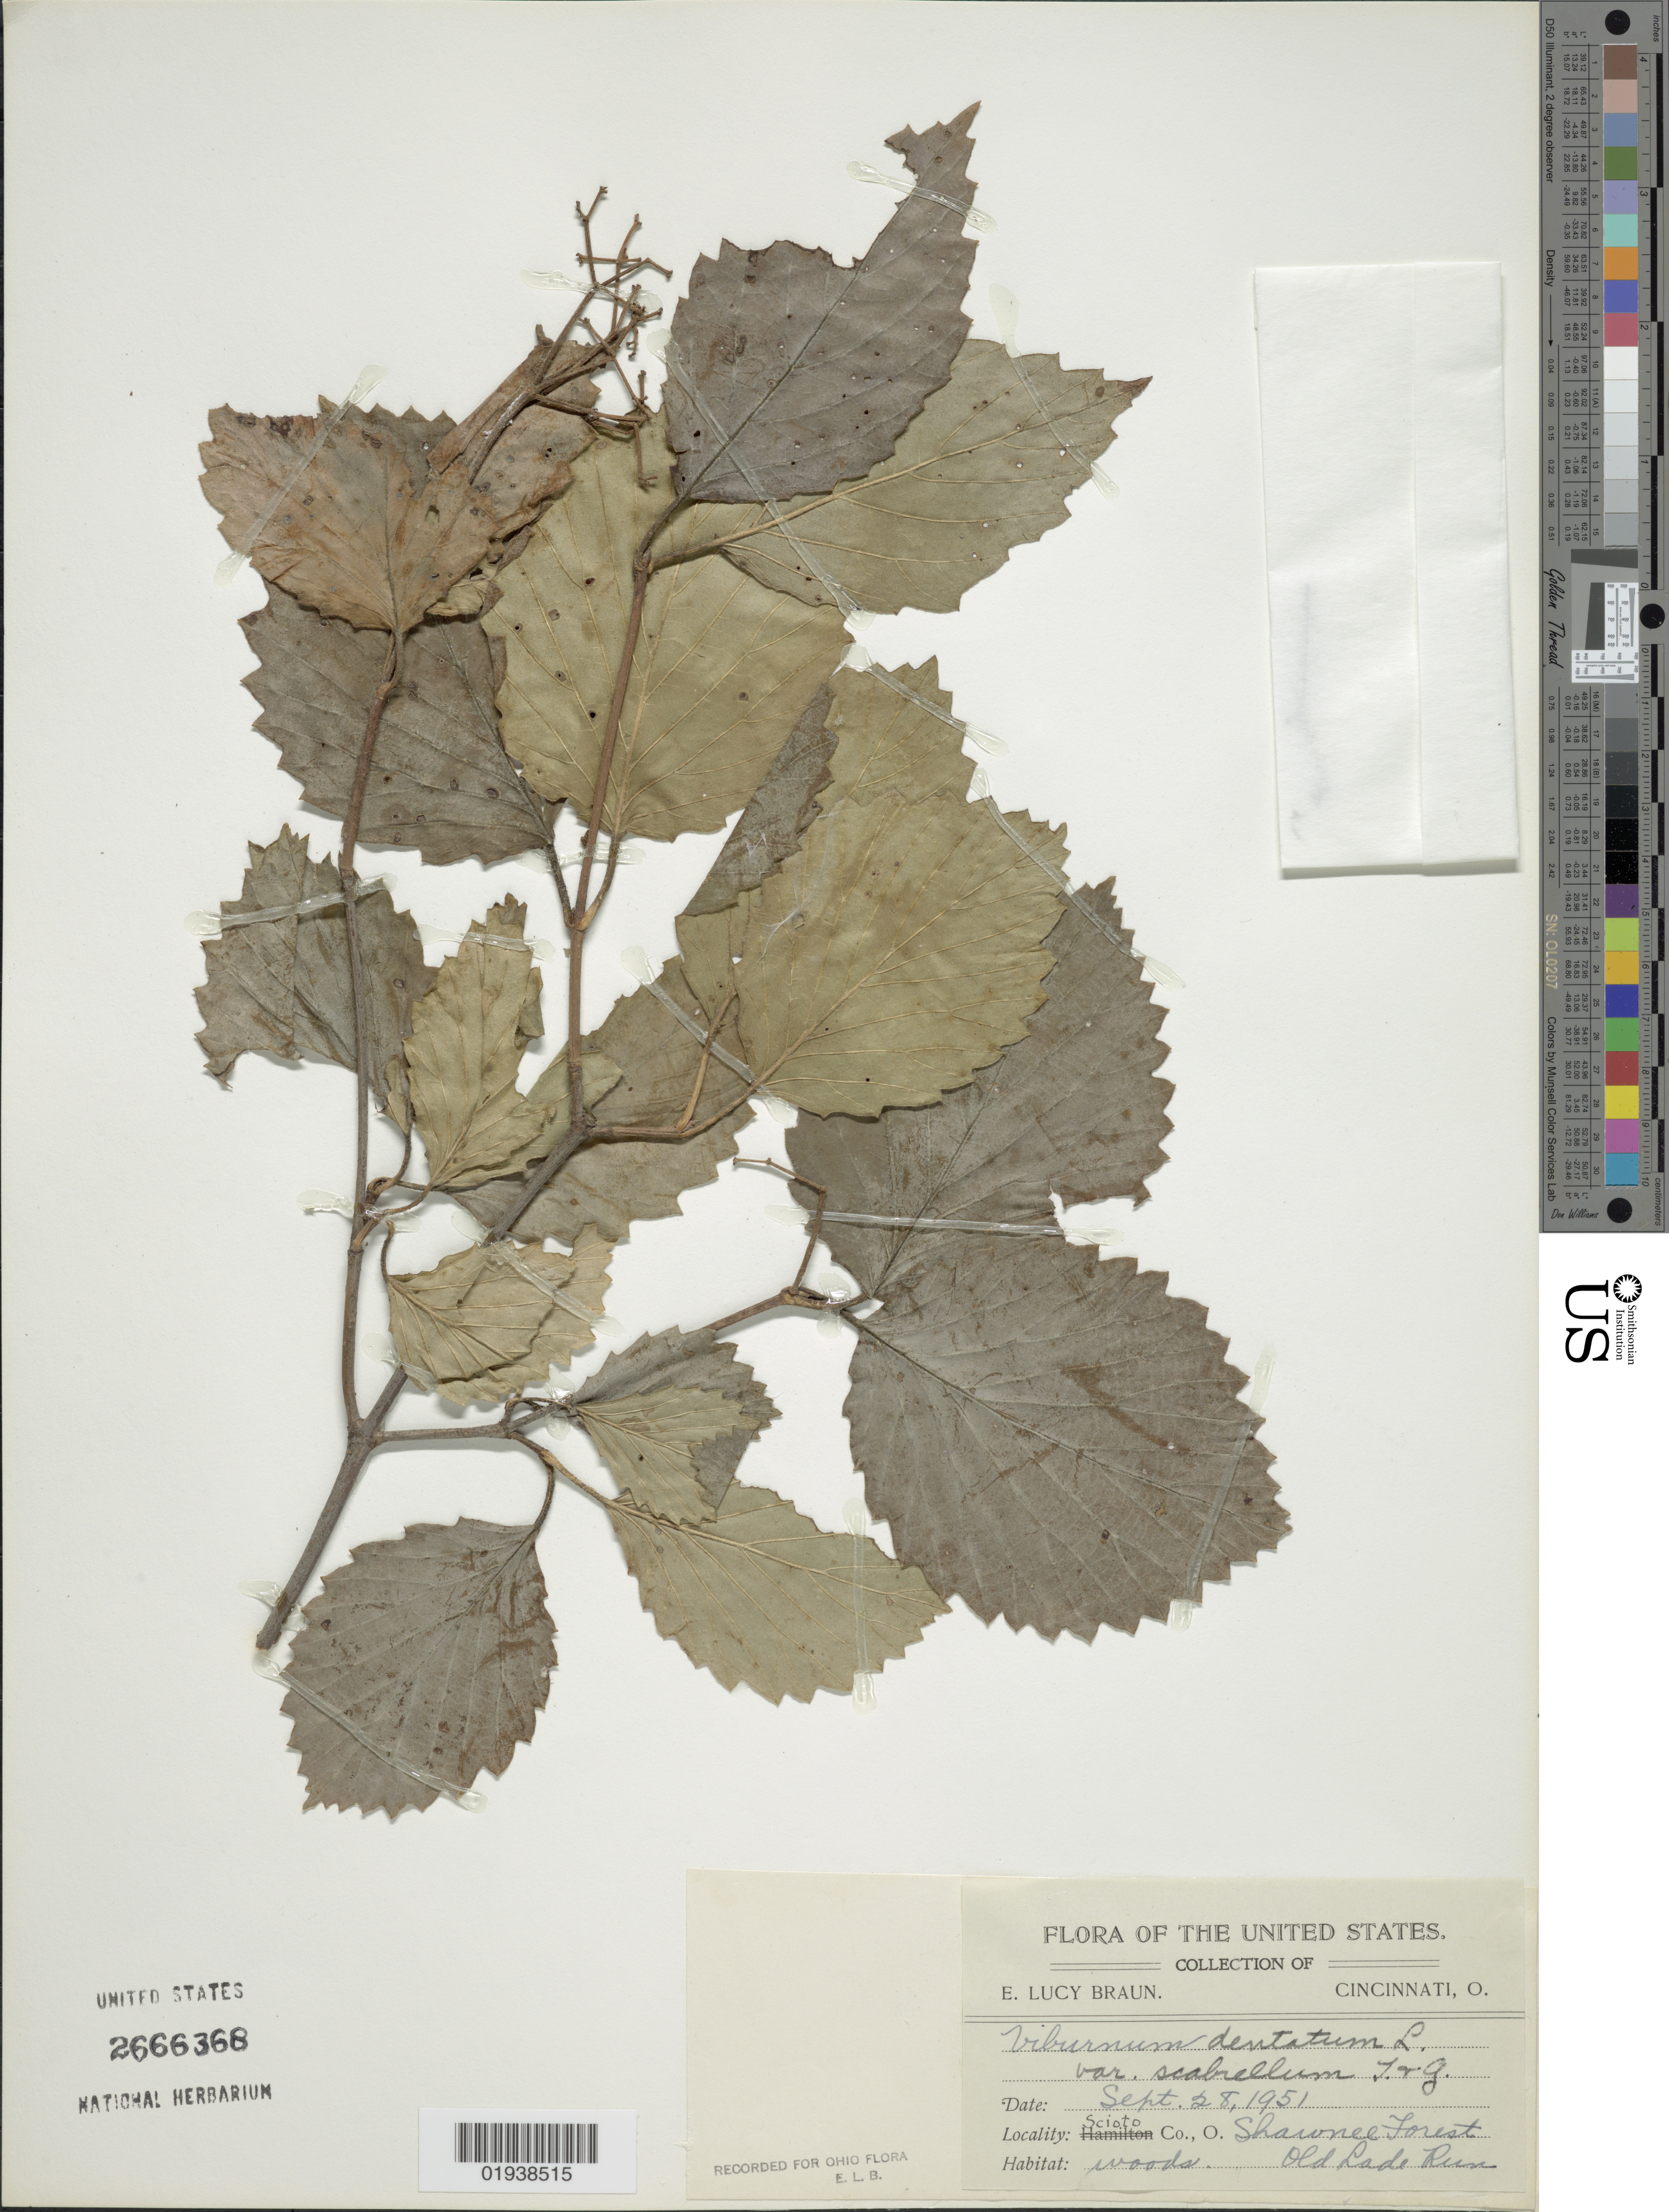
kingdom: Plantae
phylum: Tracheophyta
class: Magnoliopsida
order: Dipsacales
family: Viburnaceae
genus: Viburnum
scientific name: Viburnum dentatum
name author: L.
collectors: E. L. Braun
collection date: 1951-09-28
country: United States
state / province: Ohio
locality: Scioto Co., O. Shawnee Forest, Old Lade Run.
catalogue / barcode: US 2666368